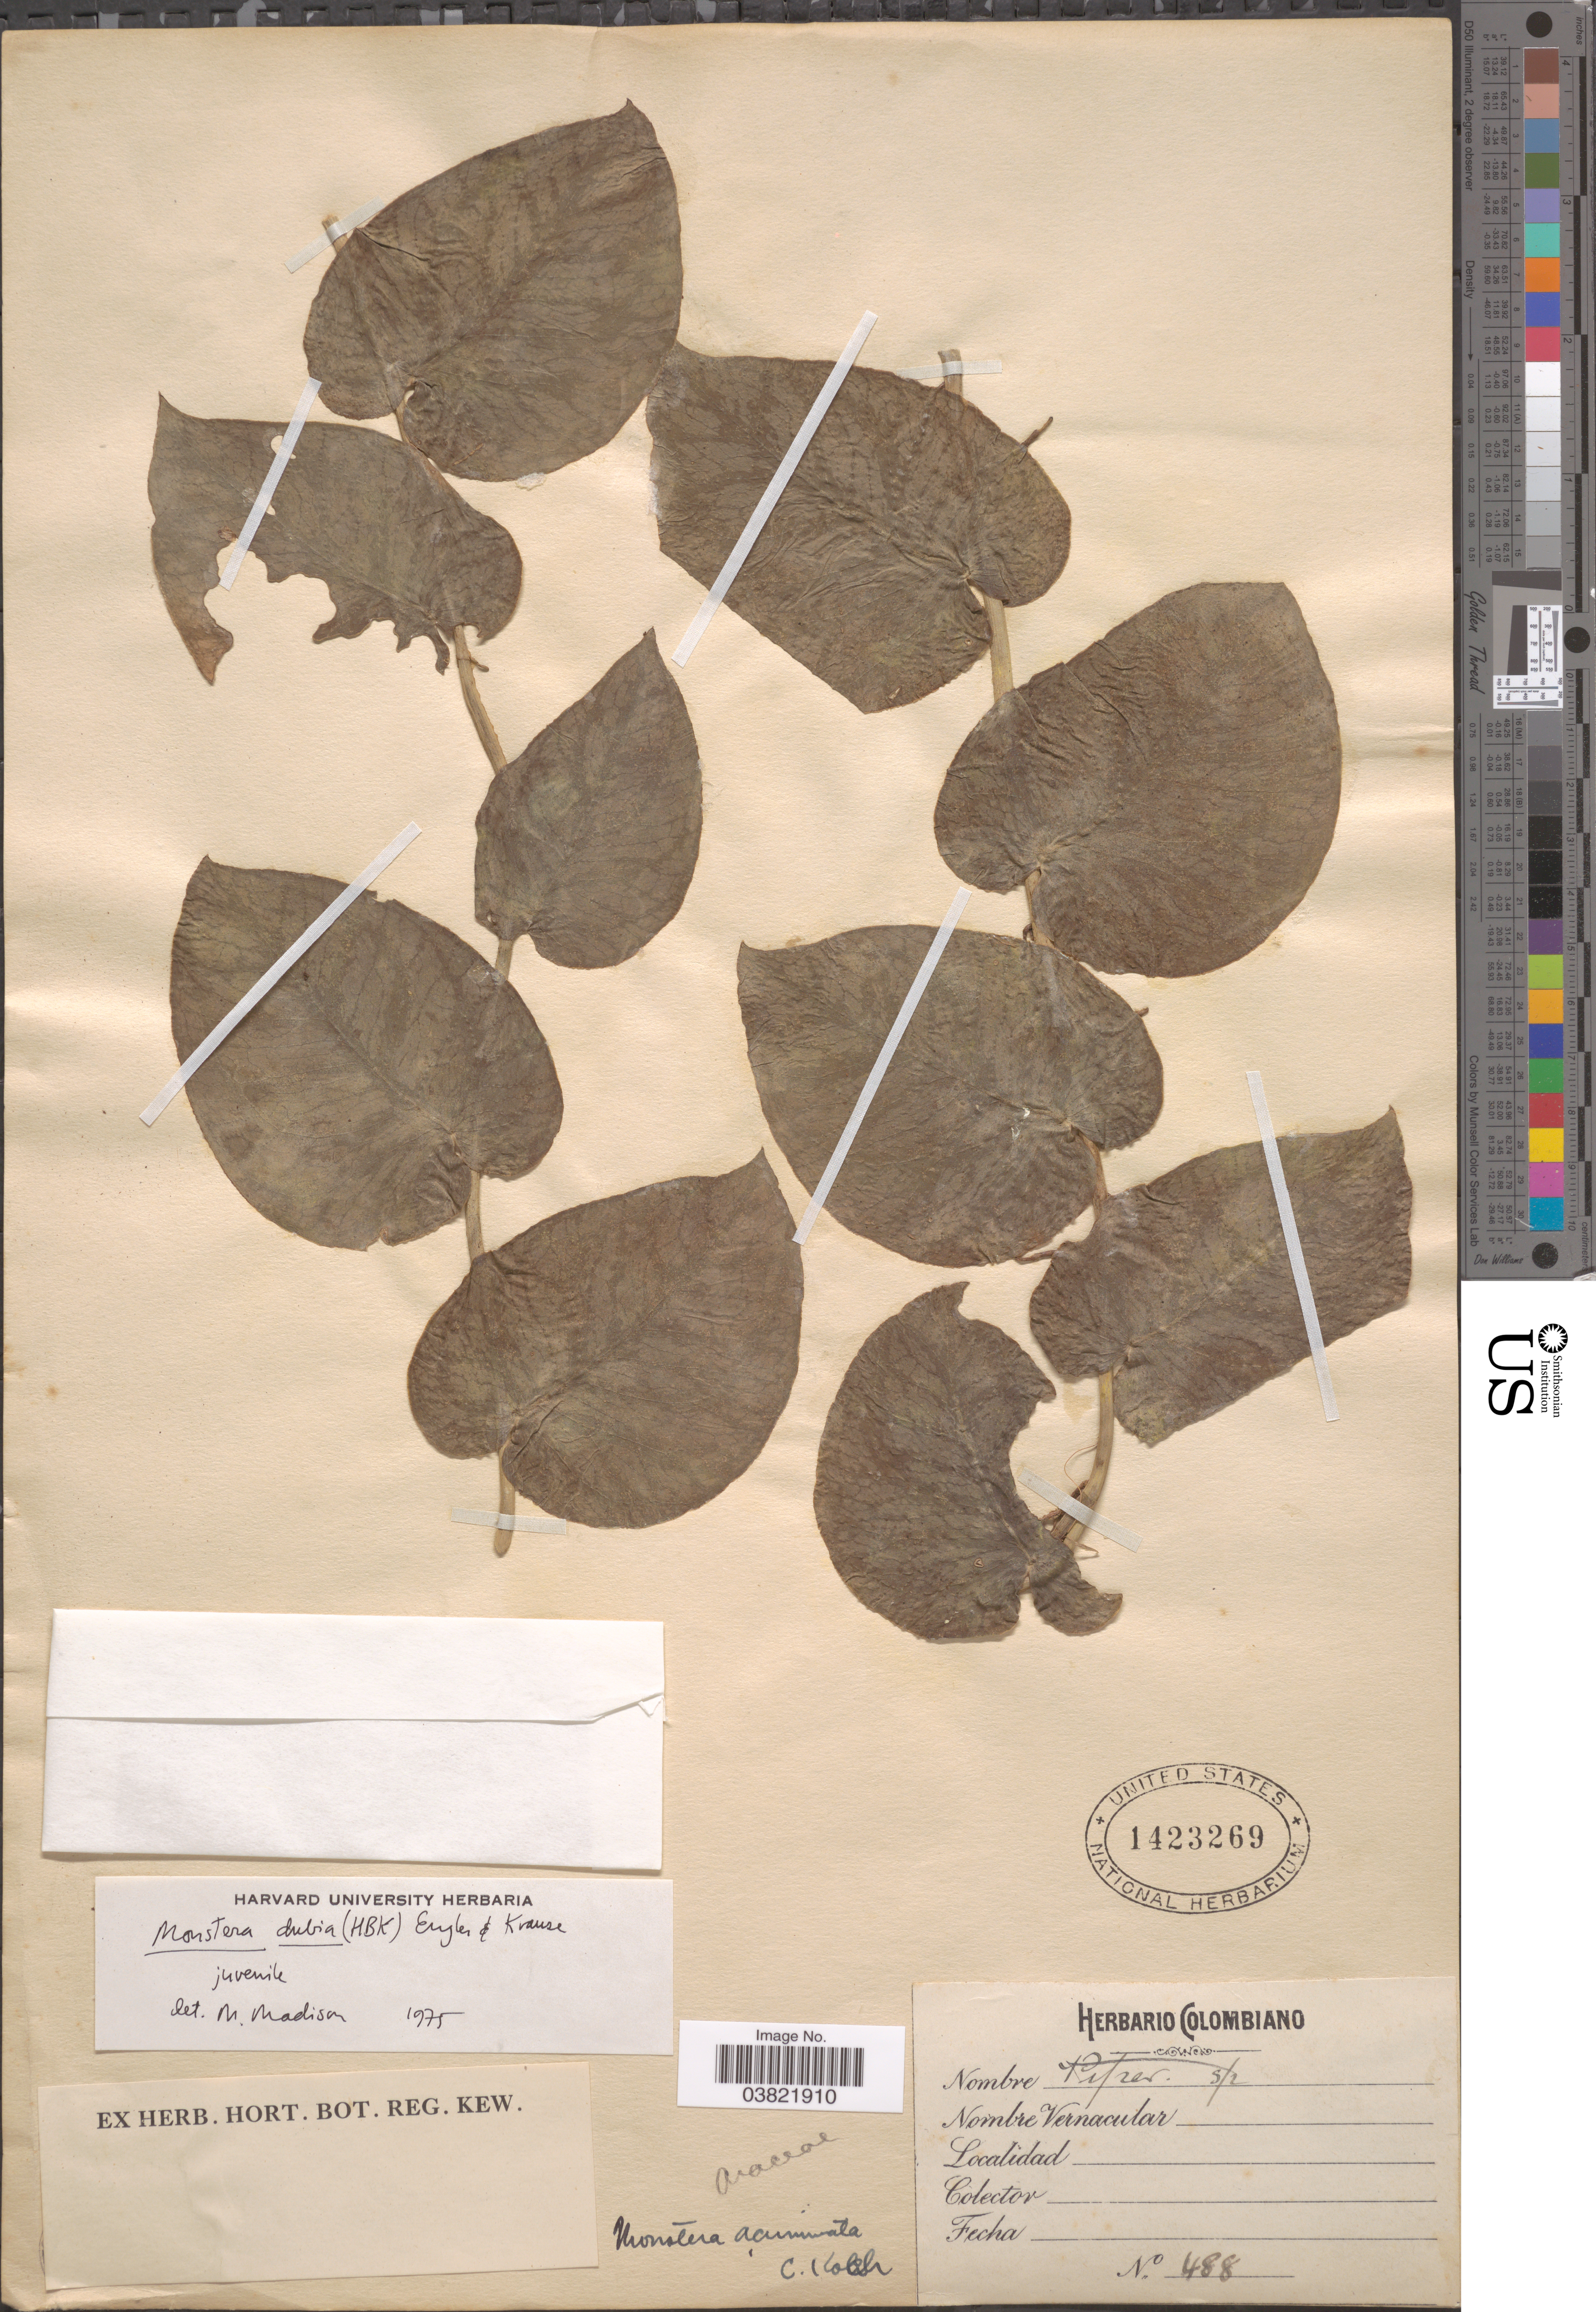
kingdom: Plantae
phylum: Tracheophyta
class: Liliopsida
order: Alismatales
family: Araceae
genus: Monstera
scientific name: Monstera dubia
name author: (Kunth) Engl. & K. Krause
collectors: ex Herb. Colombiano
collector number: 488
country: Colombia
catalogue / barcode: US 1423269